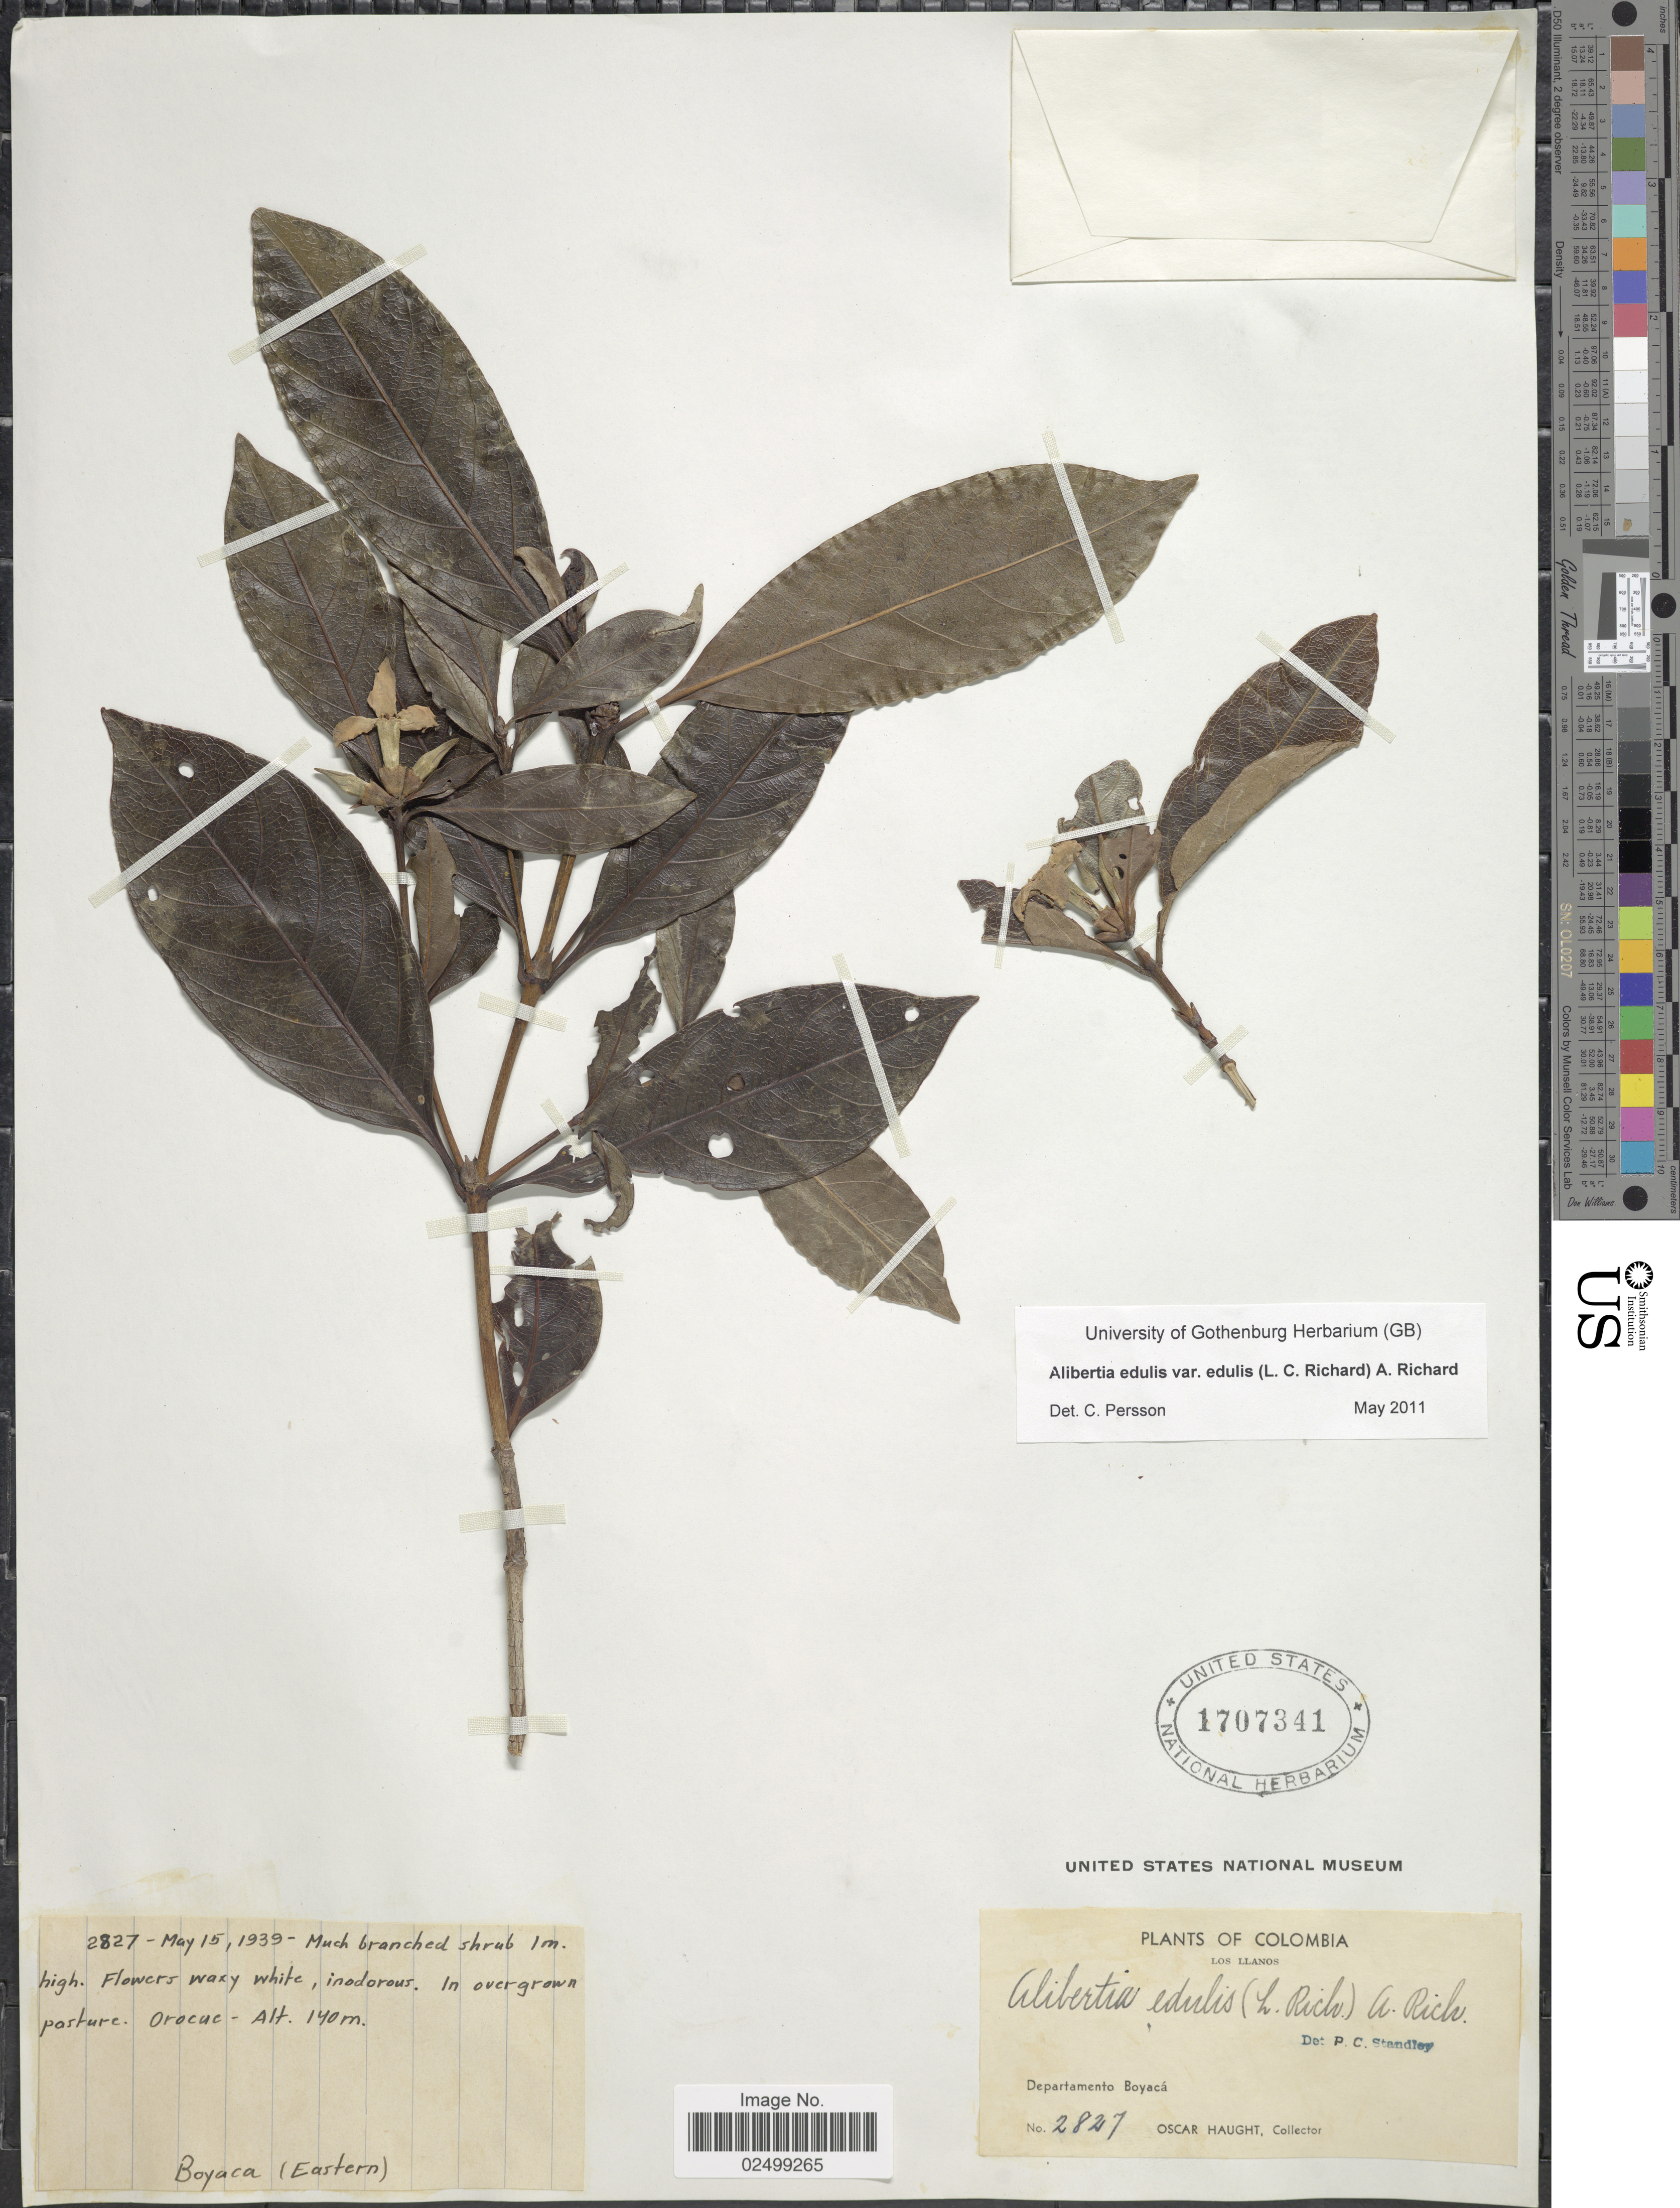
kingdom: Plantae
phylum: Tracheophyta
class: Magnoliopsida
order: Gentianales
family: Rubiaceae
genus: Alibertia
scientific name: Alibertia edulis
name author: (Rich.) A. Rich. ex DC.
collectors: O. Haught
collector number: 2827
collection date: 1939-05-15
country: Colombia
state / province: Boyacá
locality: Los Llanos, Departamento Boyacá. In overgrown pasture. Orocac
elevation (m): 140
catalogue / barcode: US 1707341